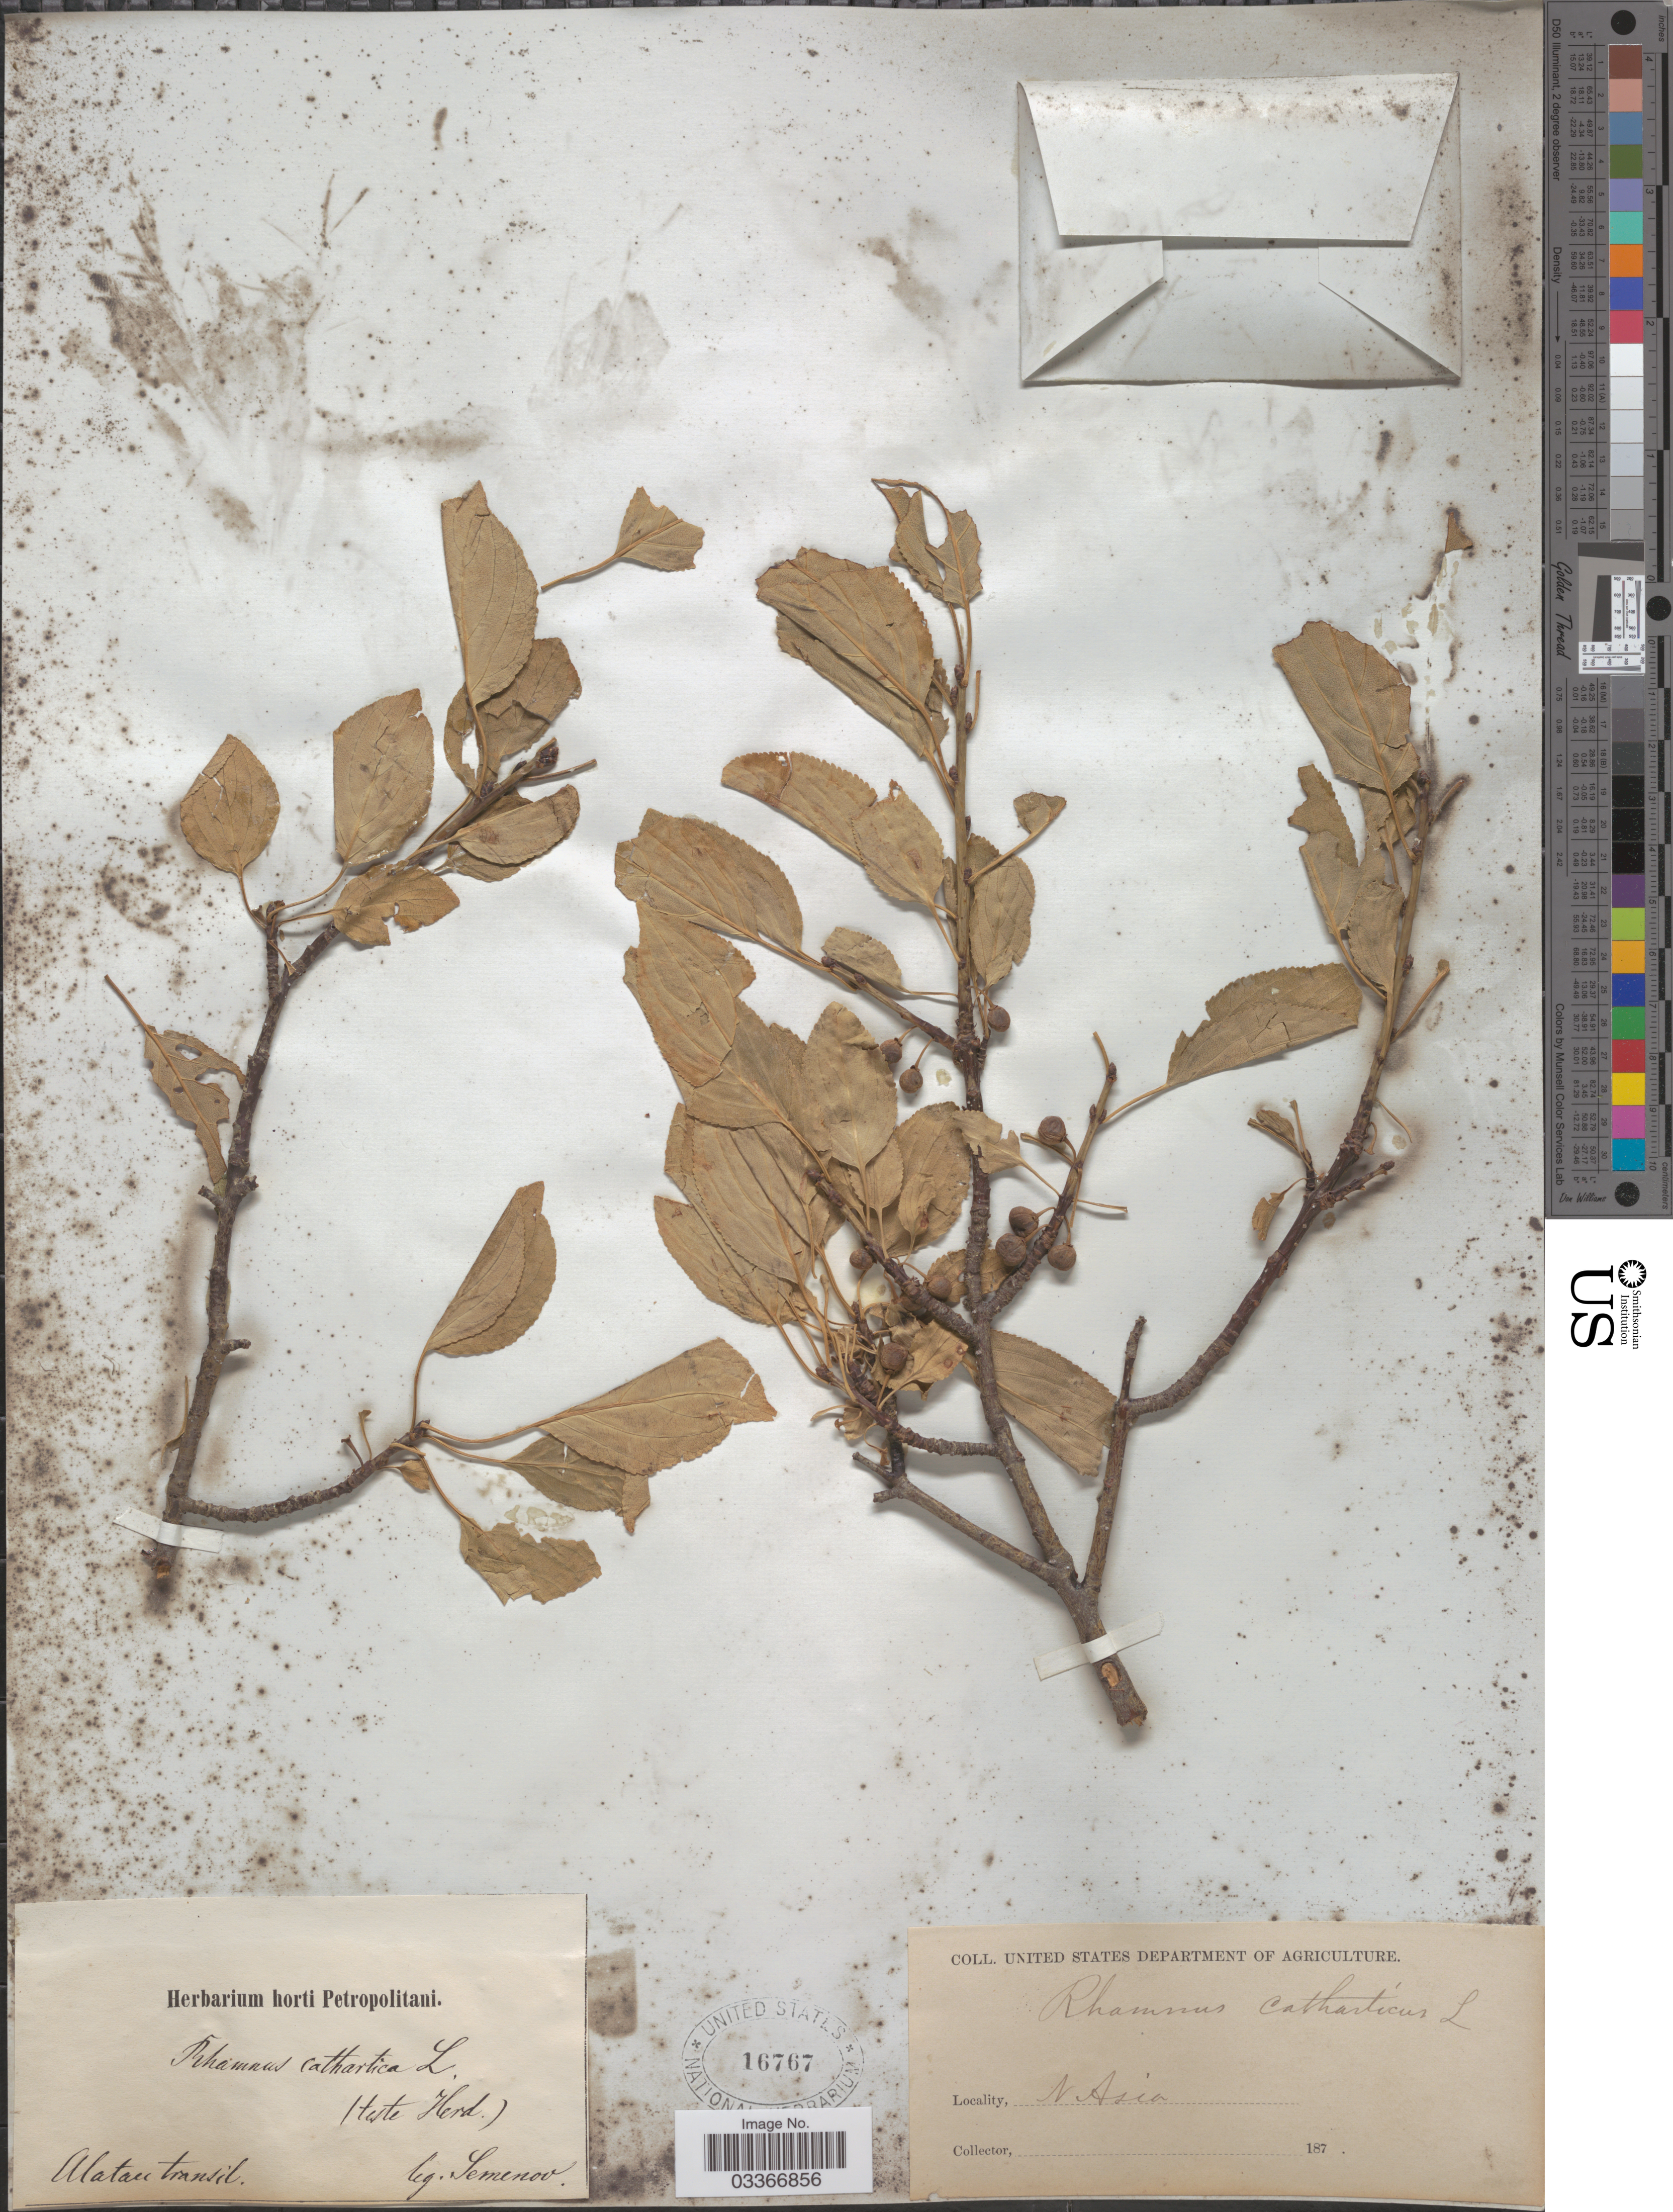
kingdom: Plantae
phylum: Tracheophyta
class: Magnoliopsida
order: Rosales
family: Rhamnaceae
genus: Rhamnus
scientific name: Rhamnus cathartica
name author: L.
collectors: -- Semenov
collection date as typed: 187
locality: Alatau transil. N. Asia.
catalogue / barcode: US 16767